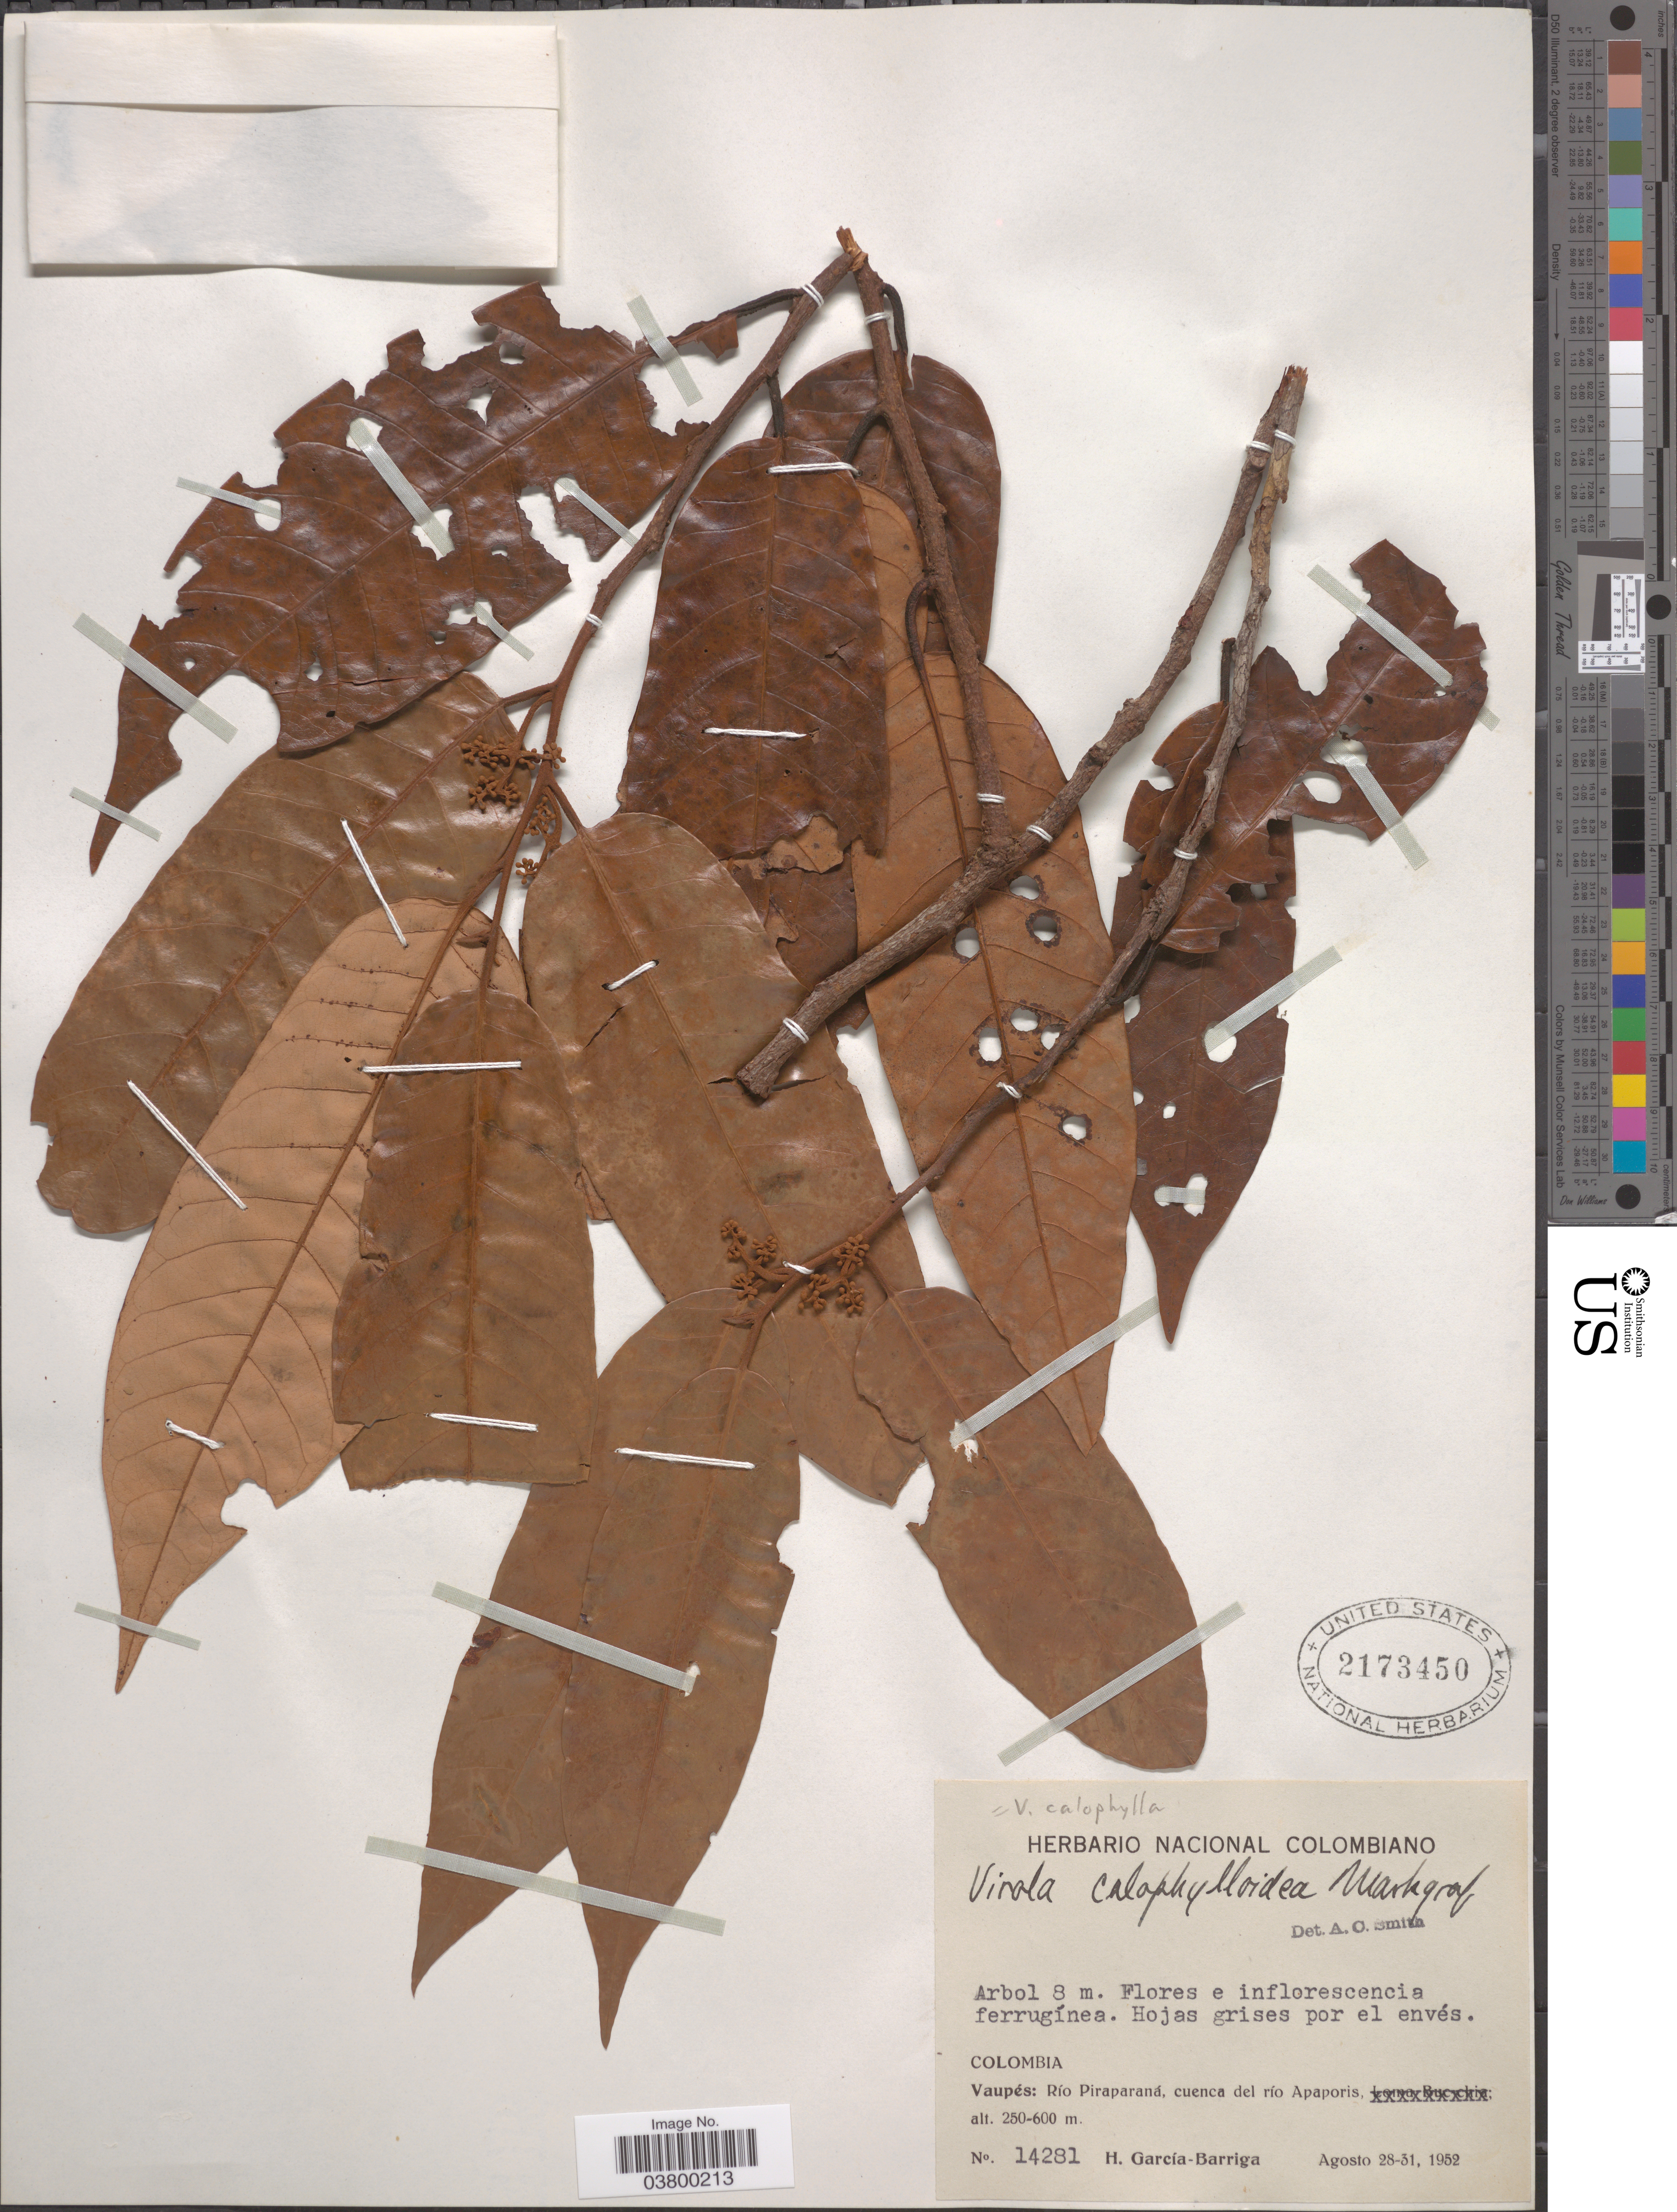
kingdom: Plantae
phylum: Tracheophyta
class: Magnoliopsida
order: Magnoliales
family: Myristicaceae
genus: Virola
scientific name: Virola calophylla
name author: (Spruce) Warb.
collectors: H. García Barriga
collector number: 14281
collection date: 1952-08-28/1952-08-31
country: Colombia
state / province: Vaupés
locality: Río Piraparaná, cuenca del río Apaporis.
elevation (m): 250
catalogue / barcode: US 2173450